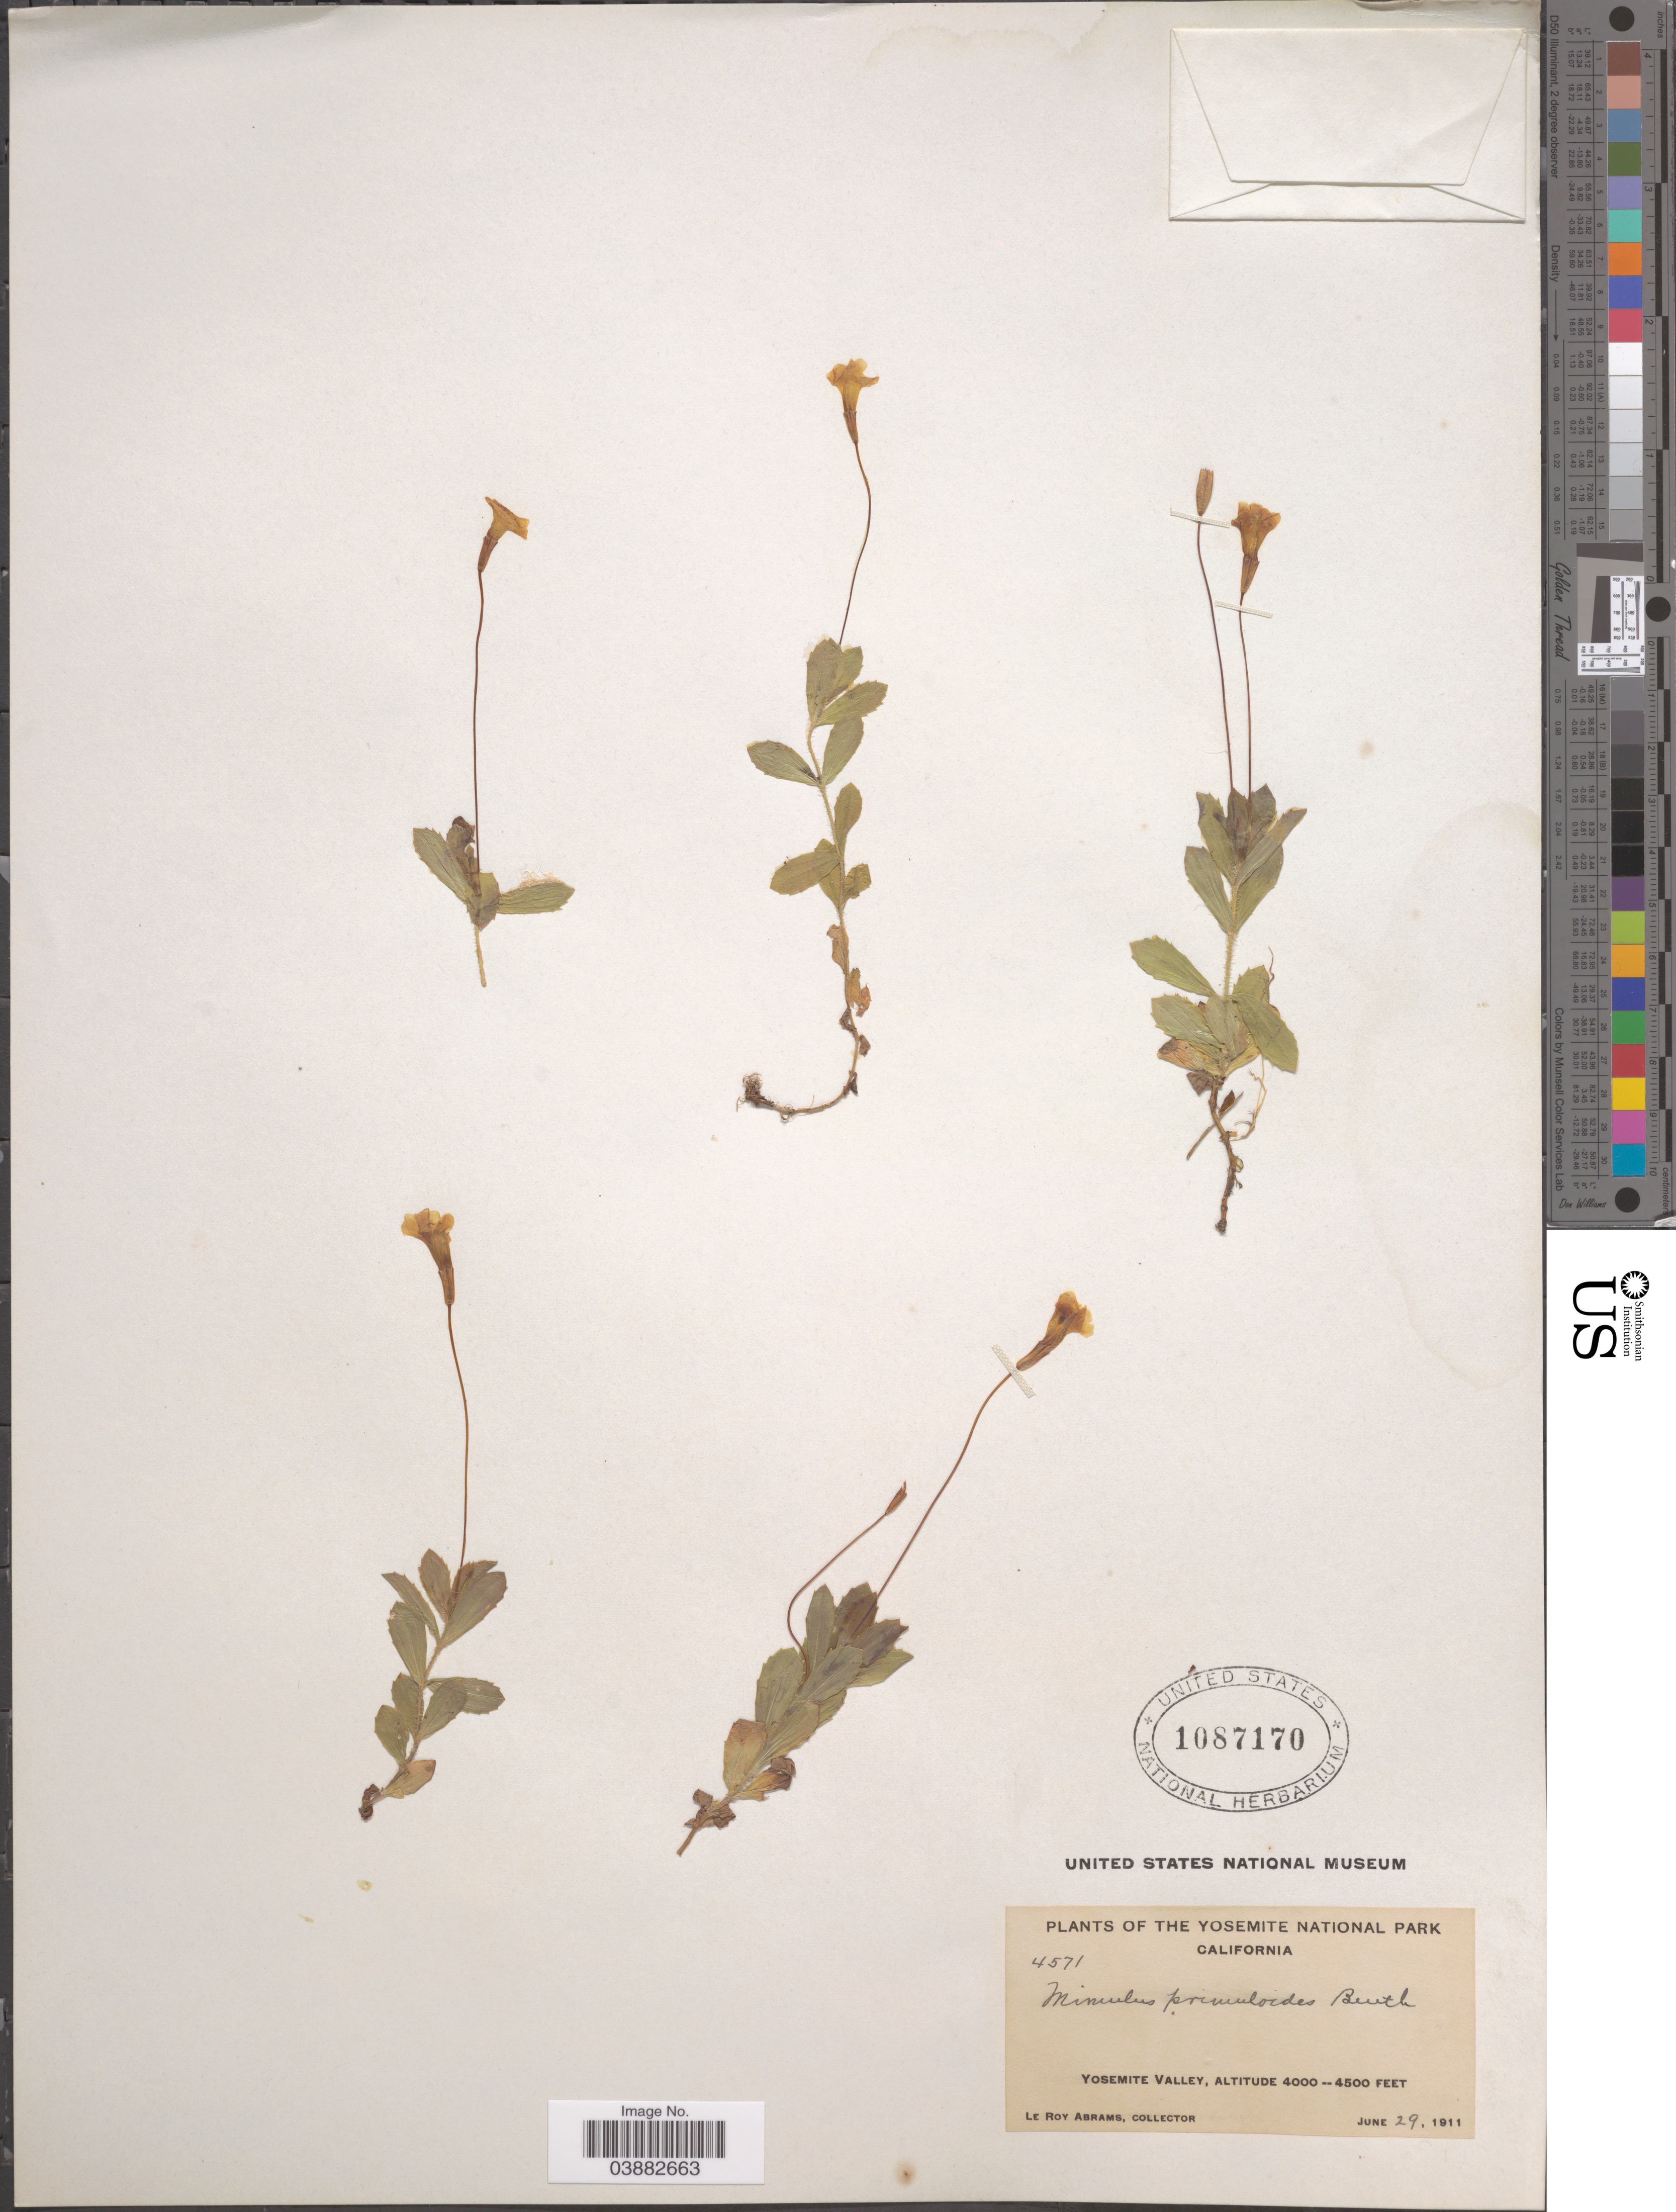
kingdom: Plantae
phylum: Tracheophyta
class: Magnoliopsida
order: Lamiales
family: Phrymaceae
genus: Mimulus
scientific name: Mimulus primuloides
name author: Benth.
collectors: L. Abrams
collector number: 4571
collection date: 1911-06-29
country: United States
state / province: California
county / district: Mariposa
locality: The Yosemite National Park. Yosemite Valley.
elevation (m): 1219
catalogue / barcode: US 1087170